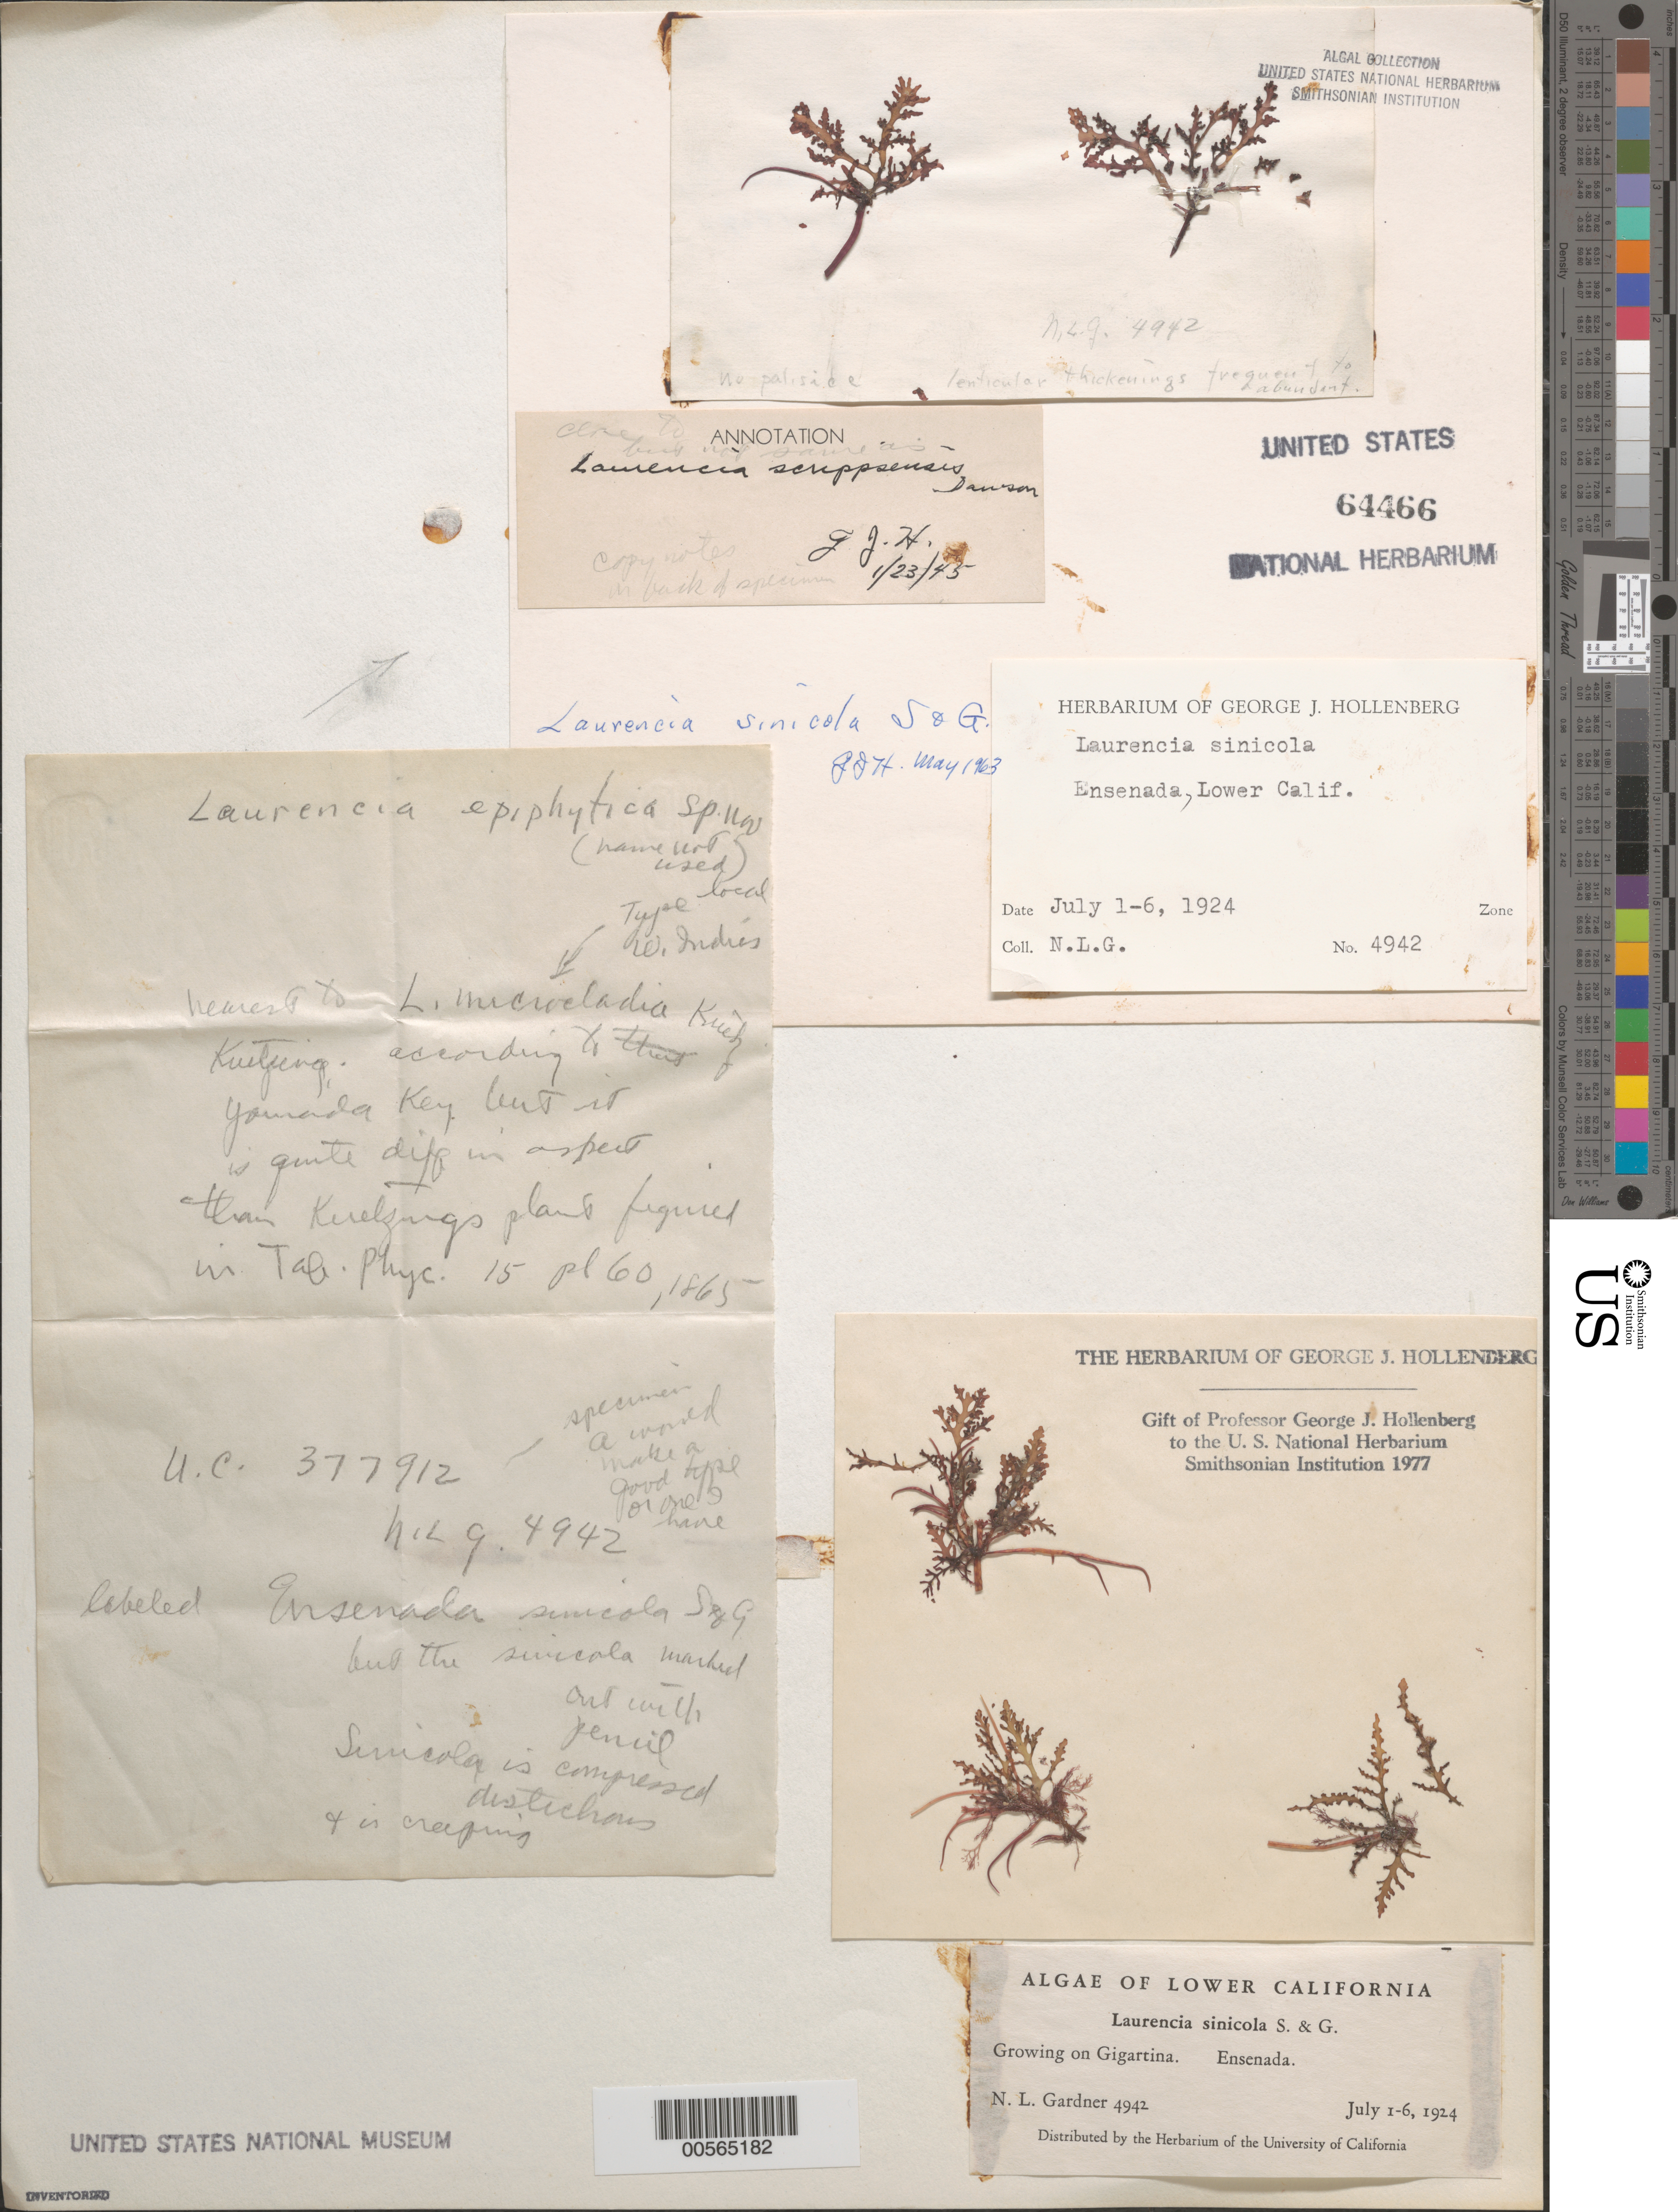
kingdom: Plantae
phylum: Rhodophyta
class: Florideophyceae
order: Ceramiales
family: Rhodomelaceae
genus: Osmundea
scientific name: Osmundea sinicola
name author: (Setchell & N.L. Gardner) K.W. Nam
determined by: Algae name updating Project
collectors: N. Gardner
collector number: NLG 4942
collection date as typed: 01 Jul 1924 to 06 Jul 1924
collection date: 1924-07-01/1924-07-06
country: Mexico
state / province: Baja California Norte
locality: Ensenada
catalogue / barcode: US 64466